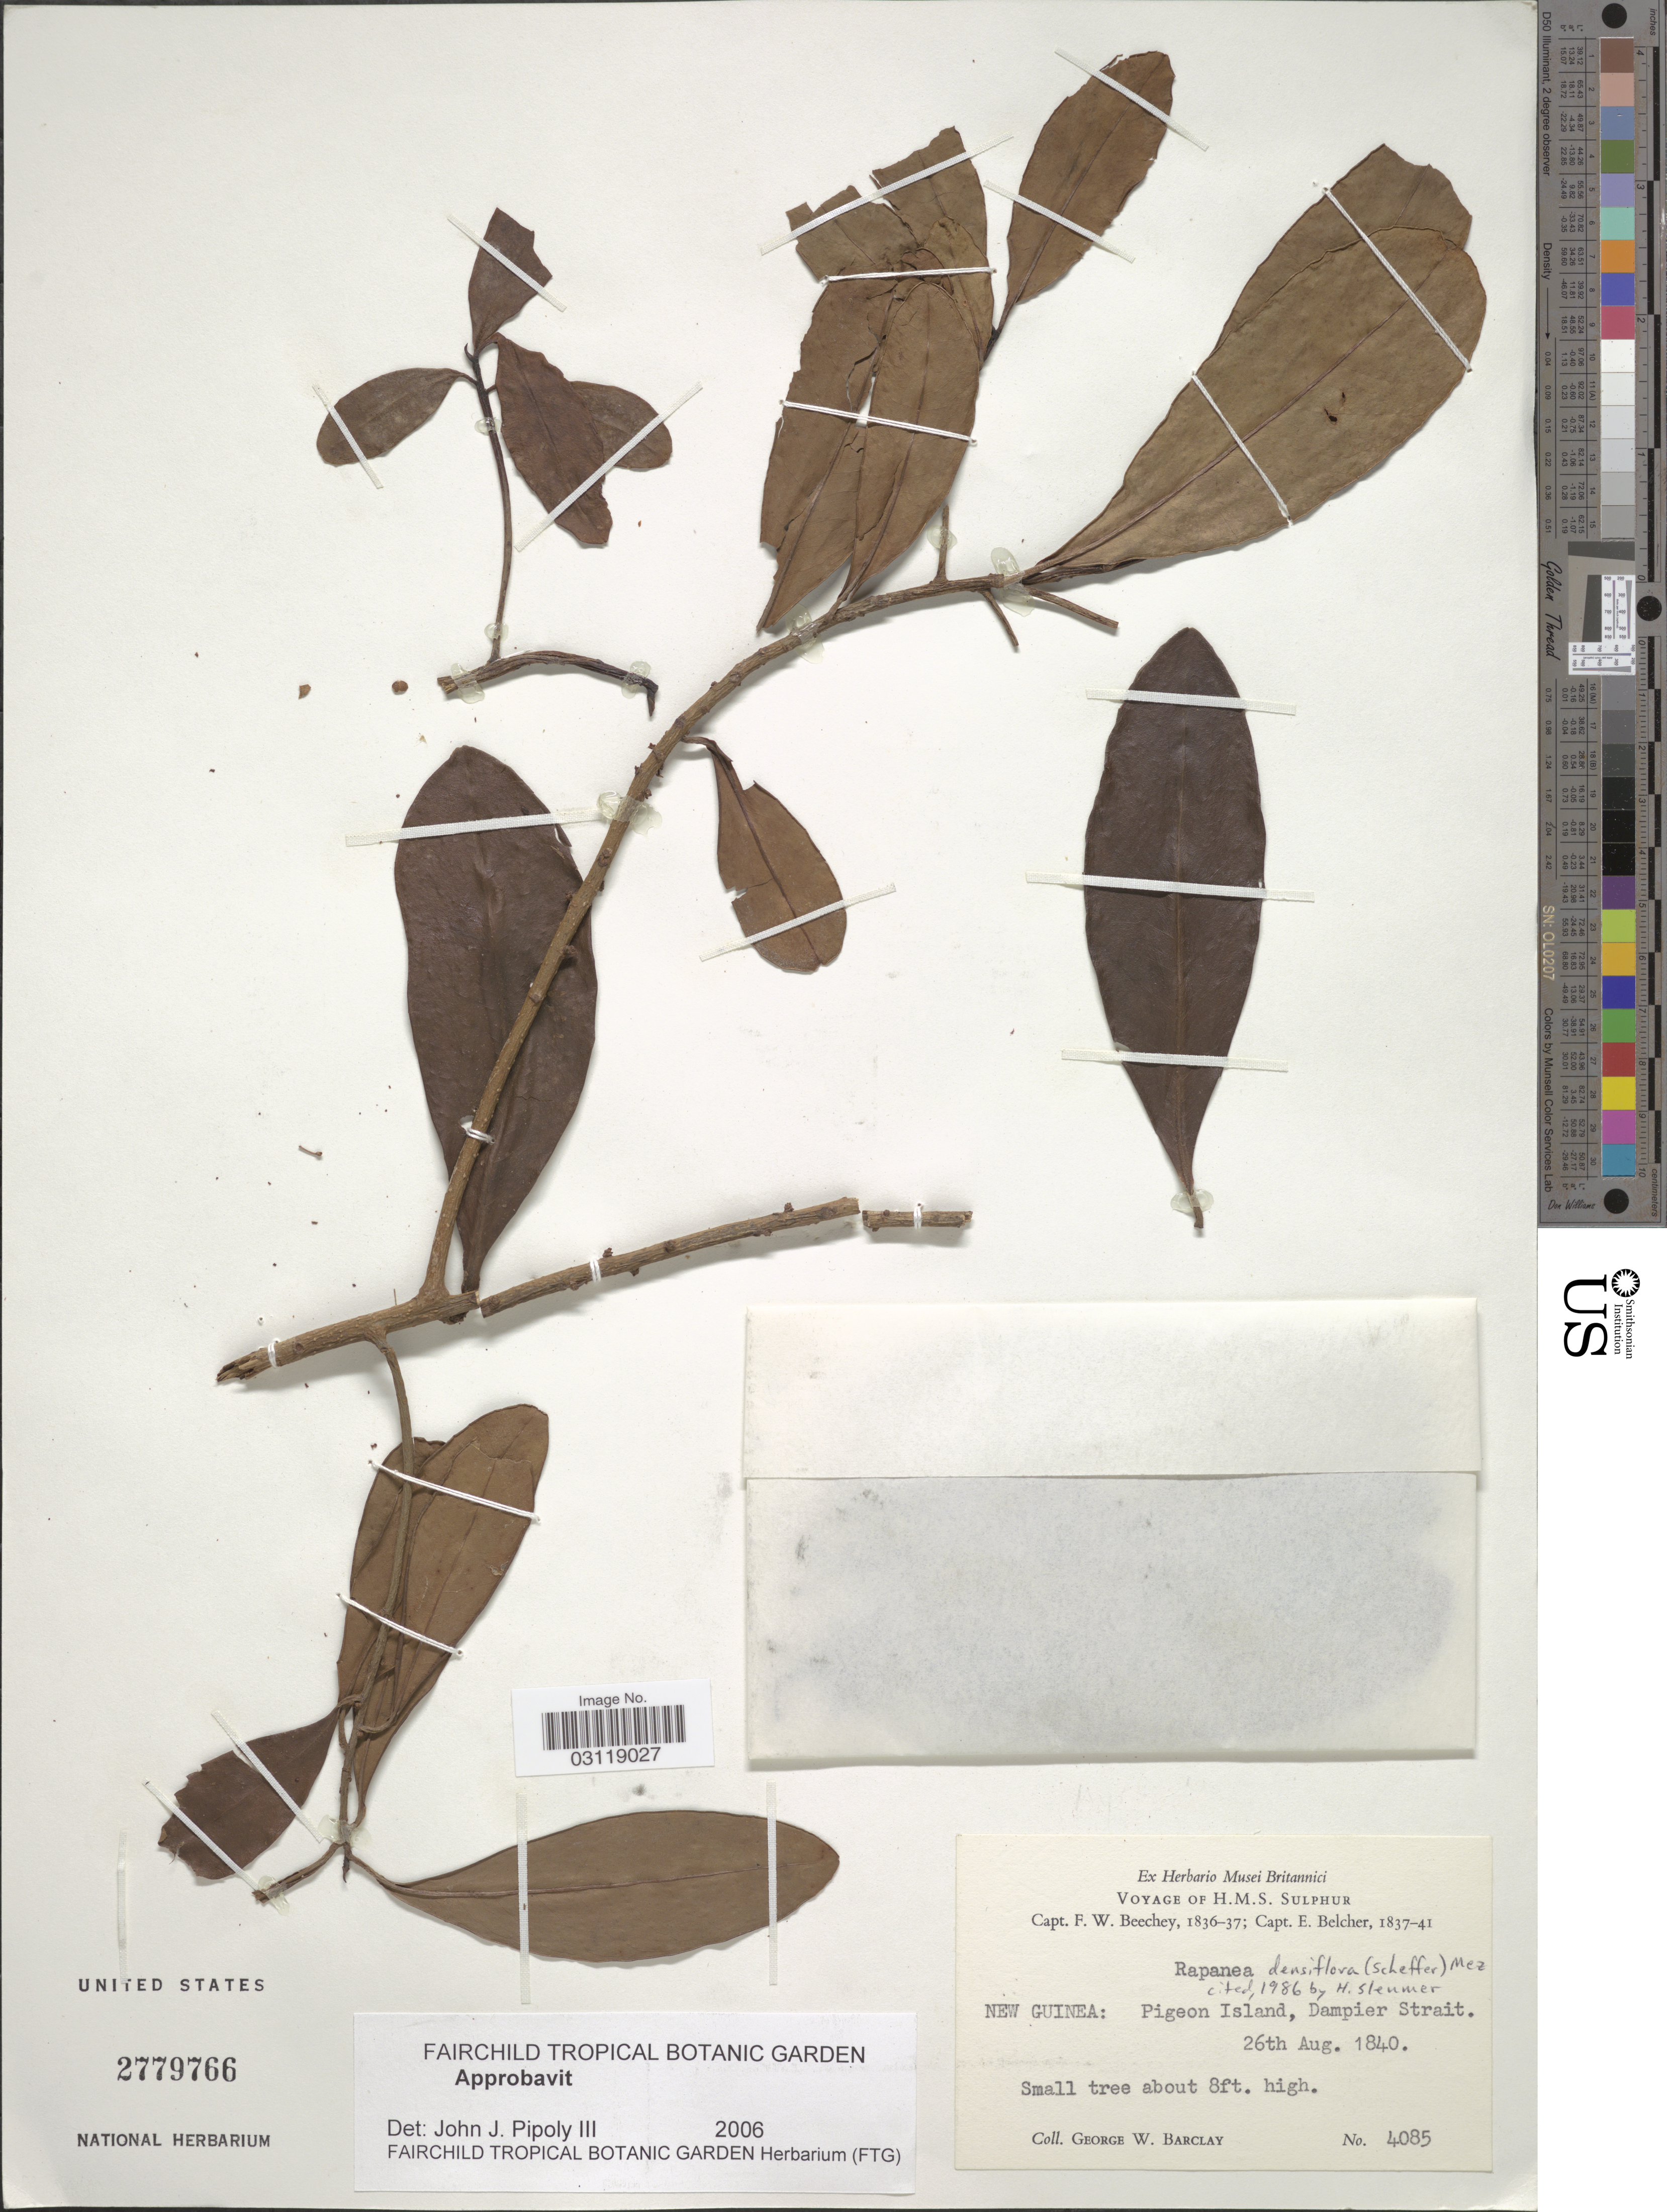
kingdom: Plantae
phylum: Tracheophyta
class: Magnoliopsida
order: Ericales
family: Primulaceae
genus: Rapanea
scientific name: Rapanea densiflora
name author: (Scheff.) Mez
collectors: G. W. Barclay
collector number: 4085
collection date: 1840-08-26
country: Papua New Guinea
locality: New Guinea: Pigeon Island, Dampier Strait.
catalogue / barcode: US 2779766